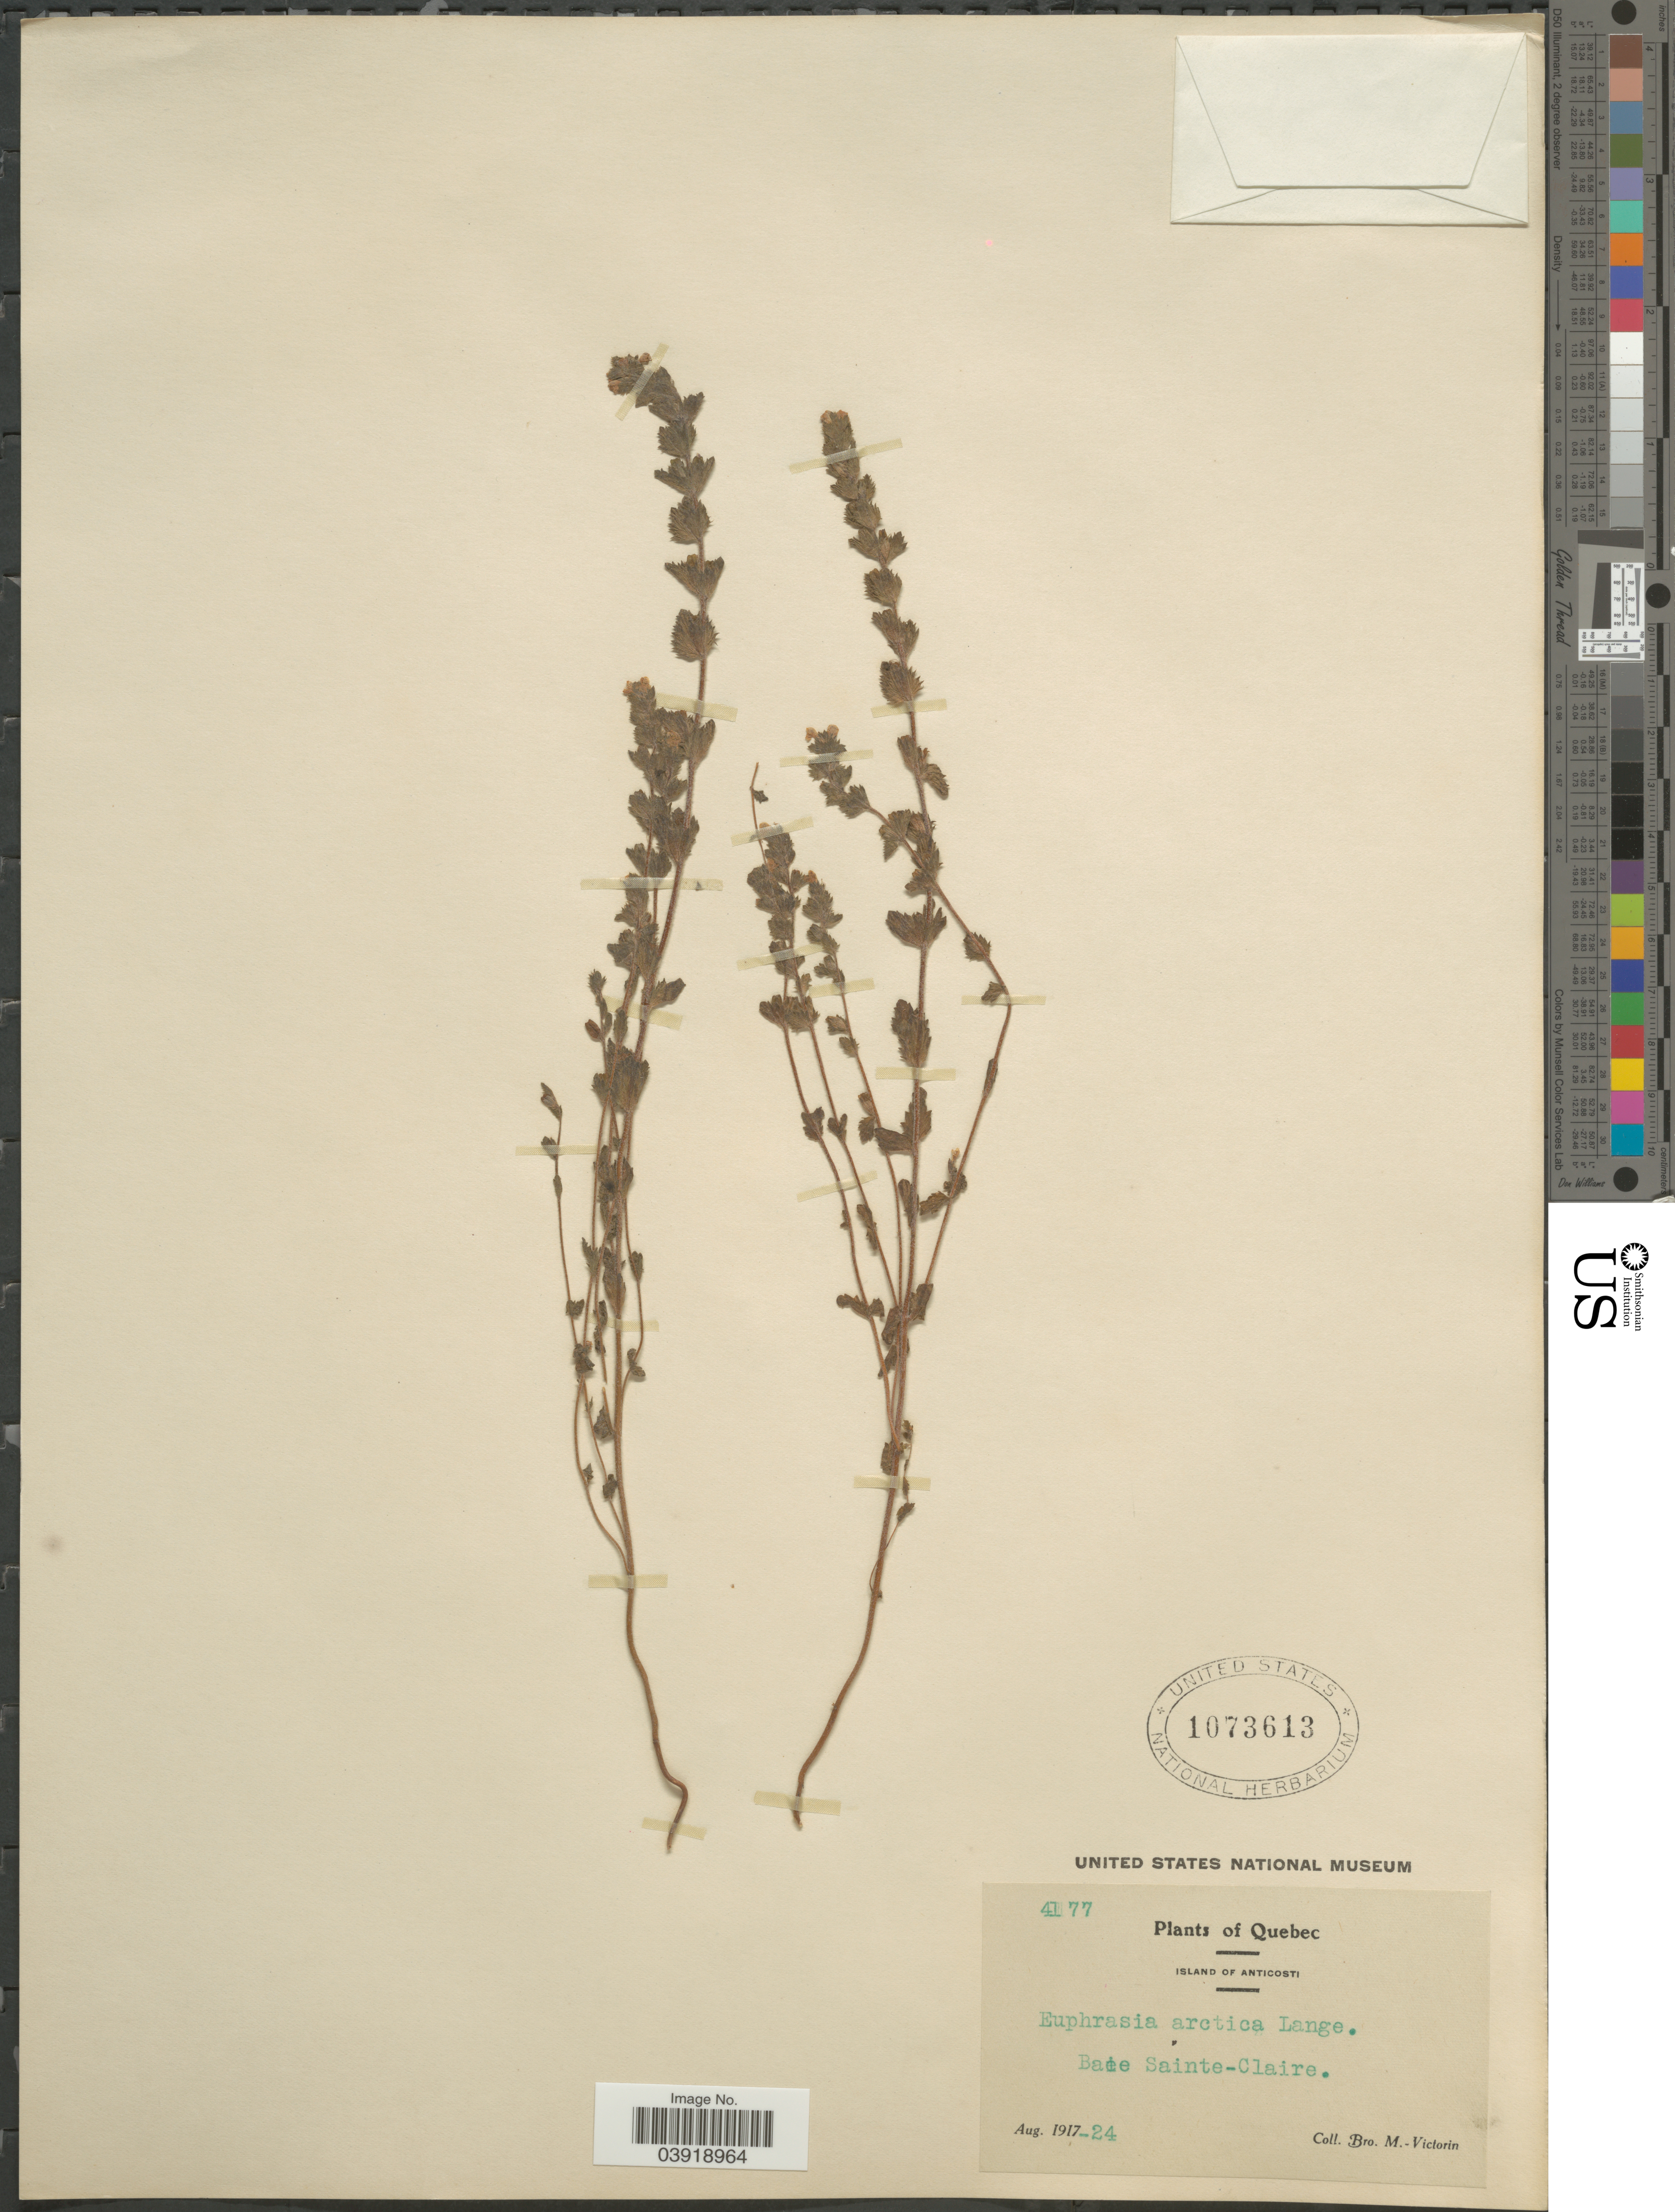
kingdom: Plantae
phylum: Tracheophyta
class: Magnoliopsida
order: Lamiales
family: Orobanchaceae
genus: Euphrasia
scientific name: Euphrasia arctica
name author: Lange ex Rostrup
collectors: Fr. Marie-Victorin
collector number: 4177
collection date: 1917-08-24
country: Canada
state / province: Quebec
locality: Island of Anticosti. Baie Sainte-Claire.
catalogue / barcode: US 1073613